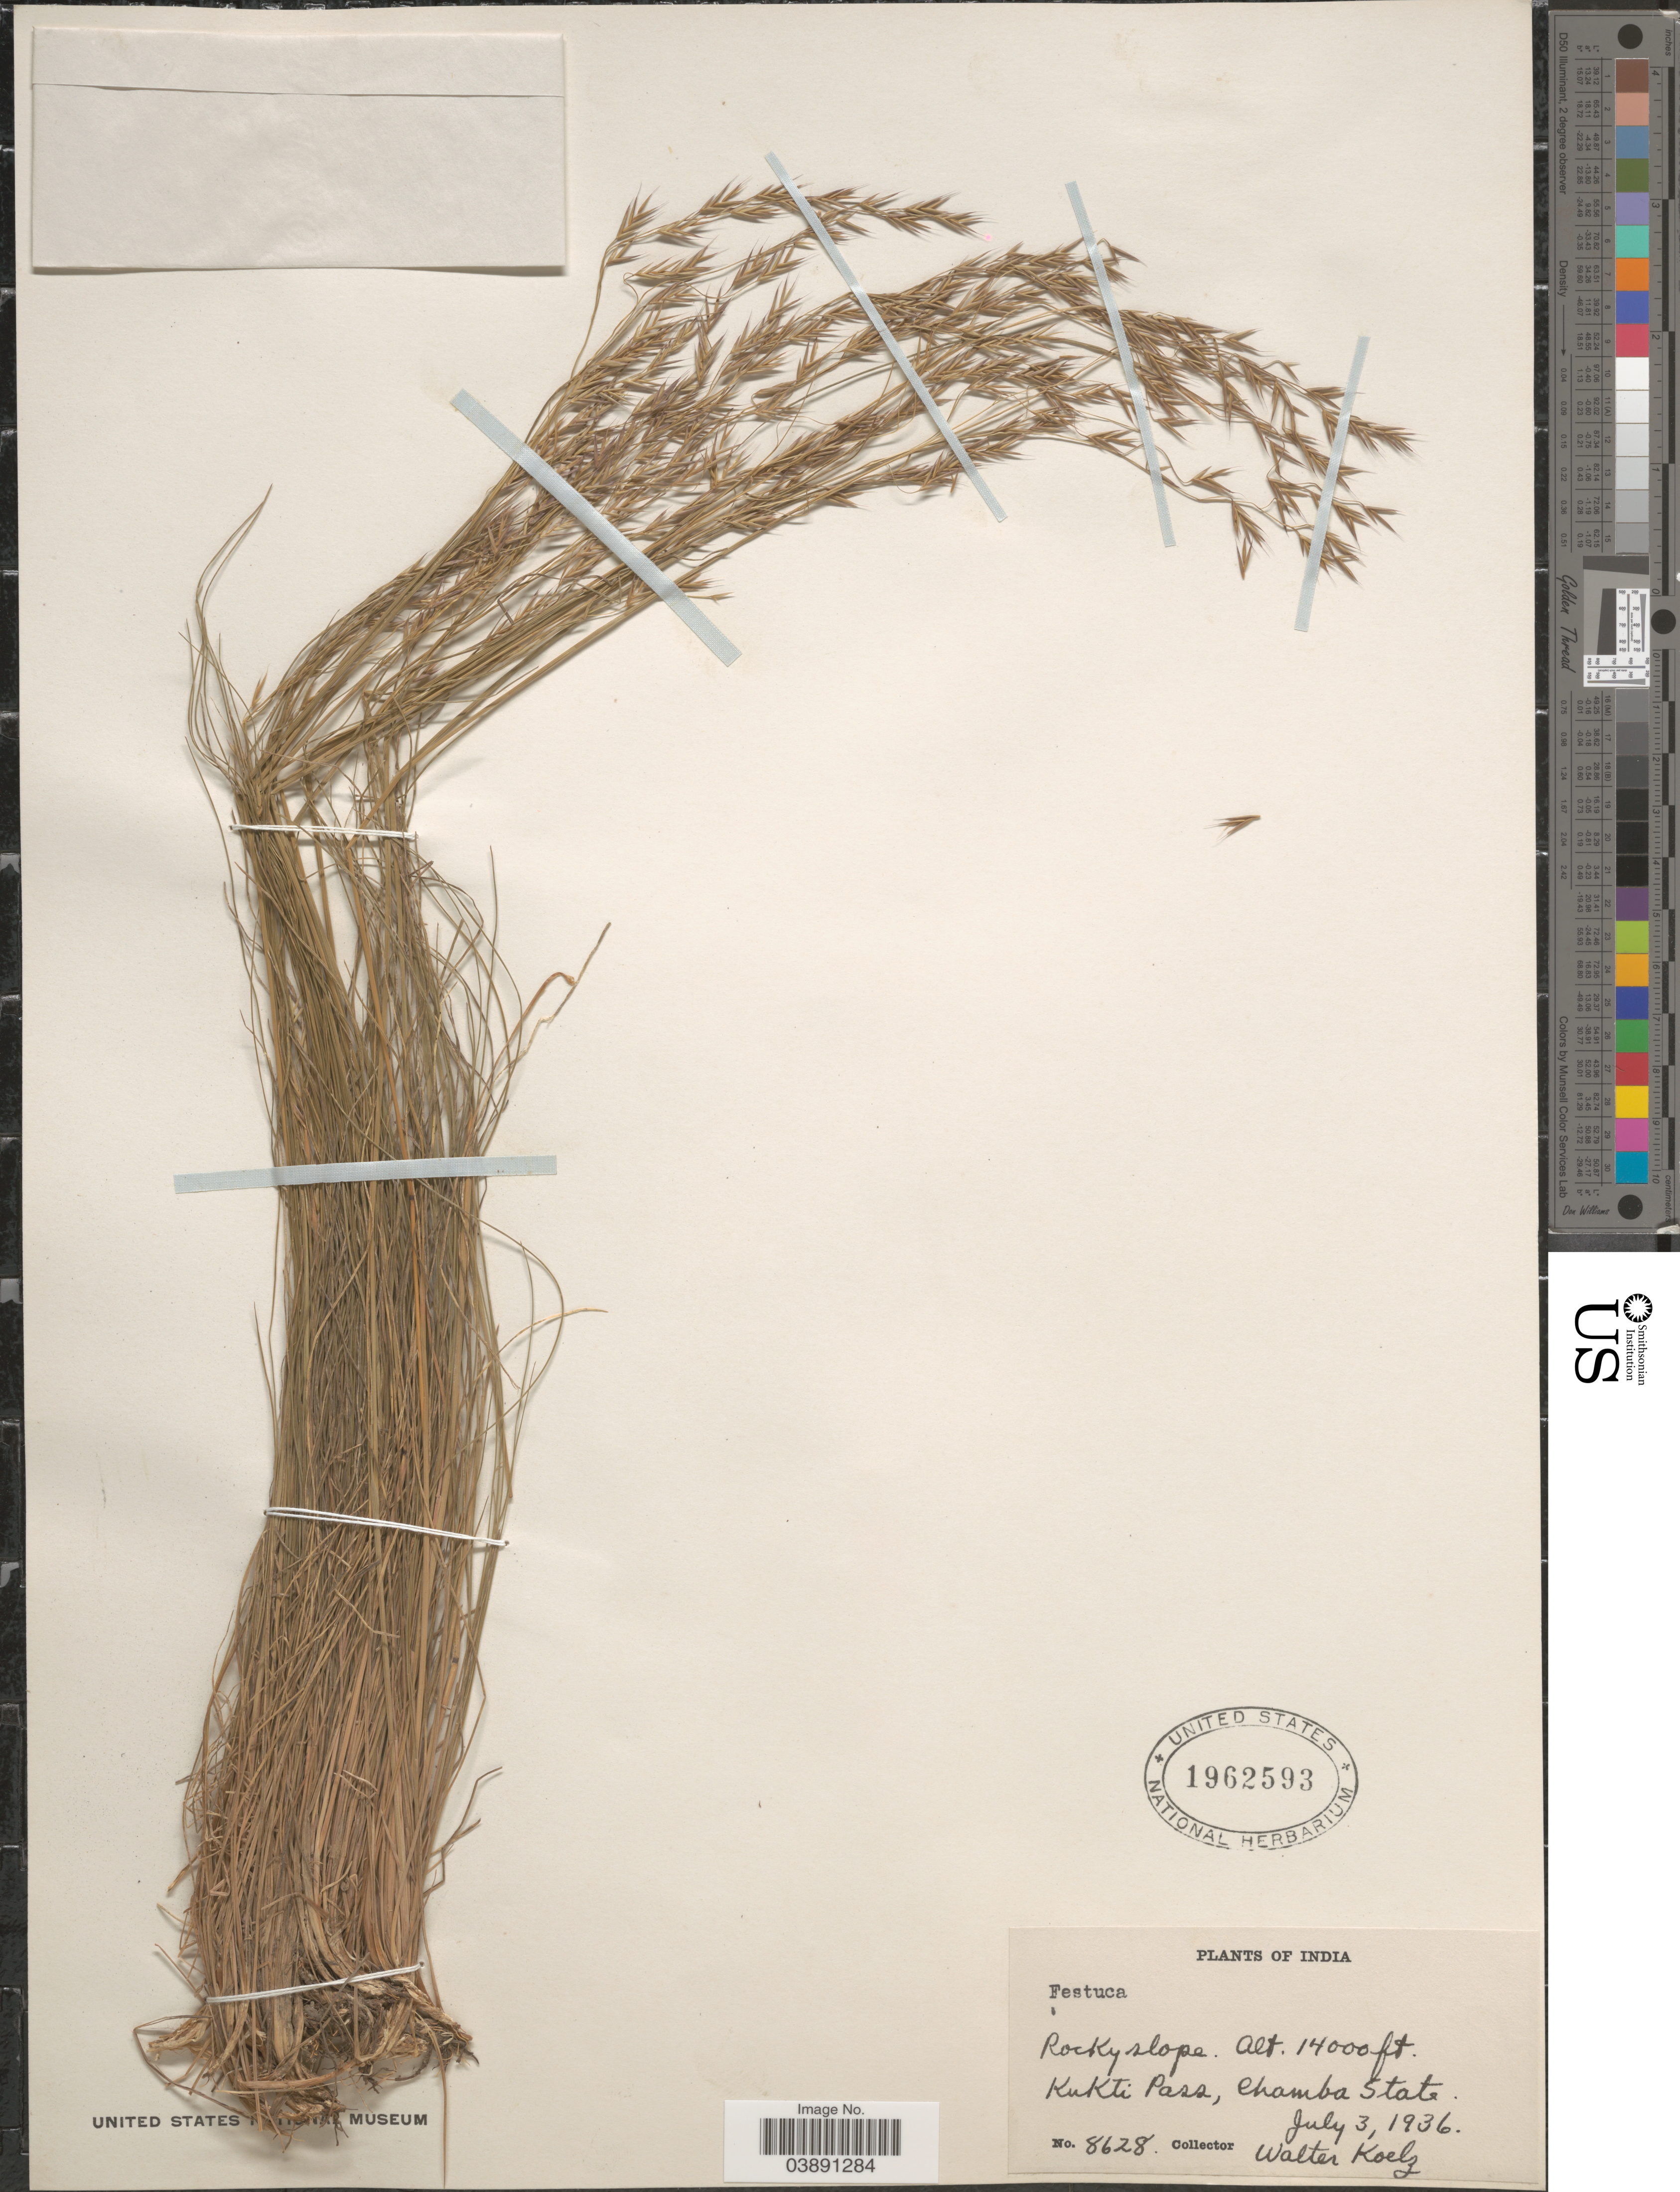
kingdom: Plantae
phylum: Tracheophyta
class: Liliopsida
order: Poales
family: Poaceae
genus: Festuca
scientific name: Festuca sp.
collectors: W. N. Koelz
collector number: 8628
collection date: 1936-07-03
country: India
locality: Kukti Pass, Chmba State.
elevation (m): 4267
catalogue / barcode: US 1962593